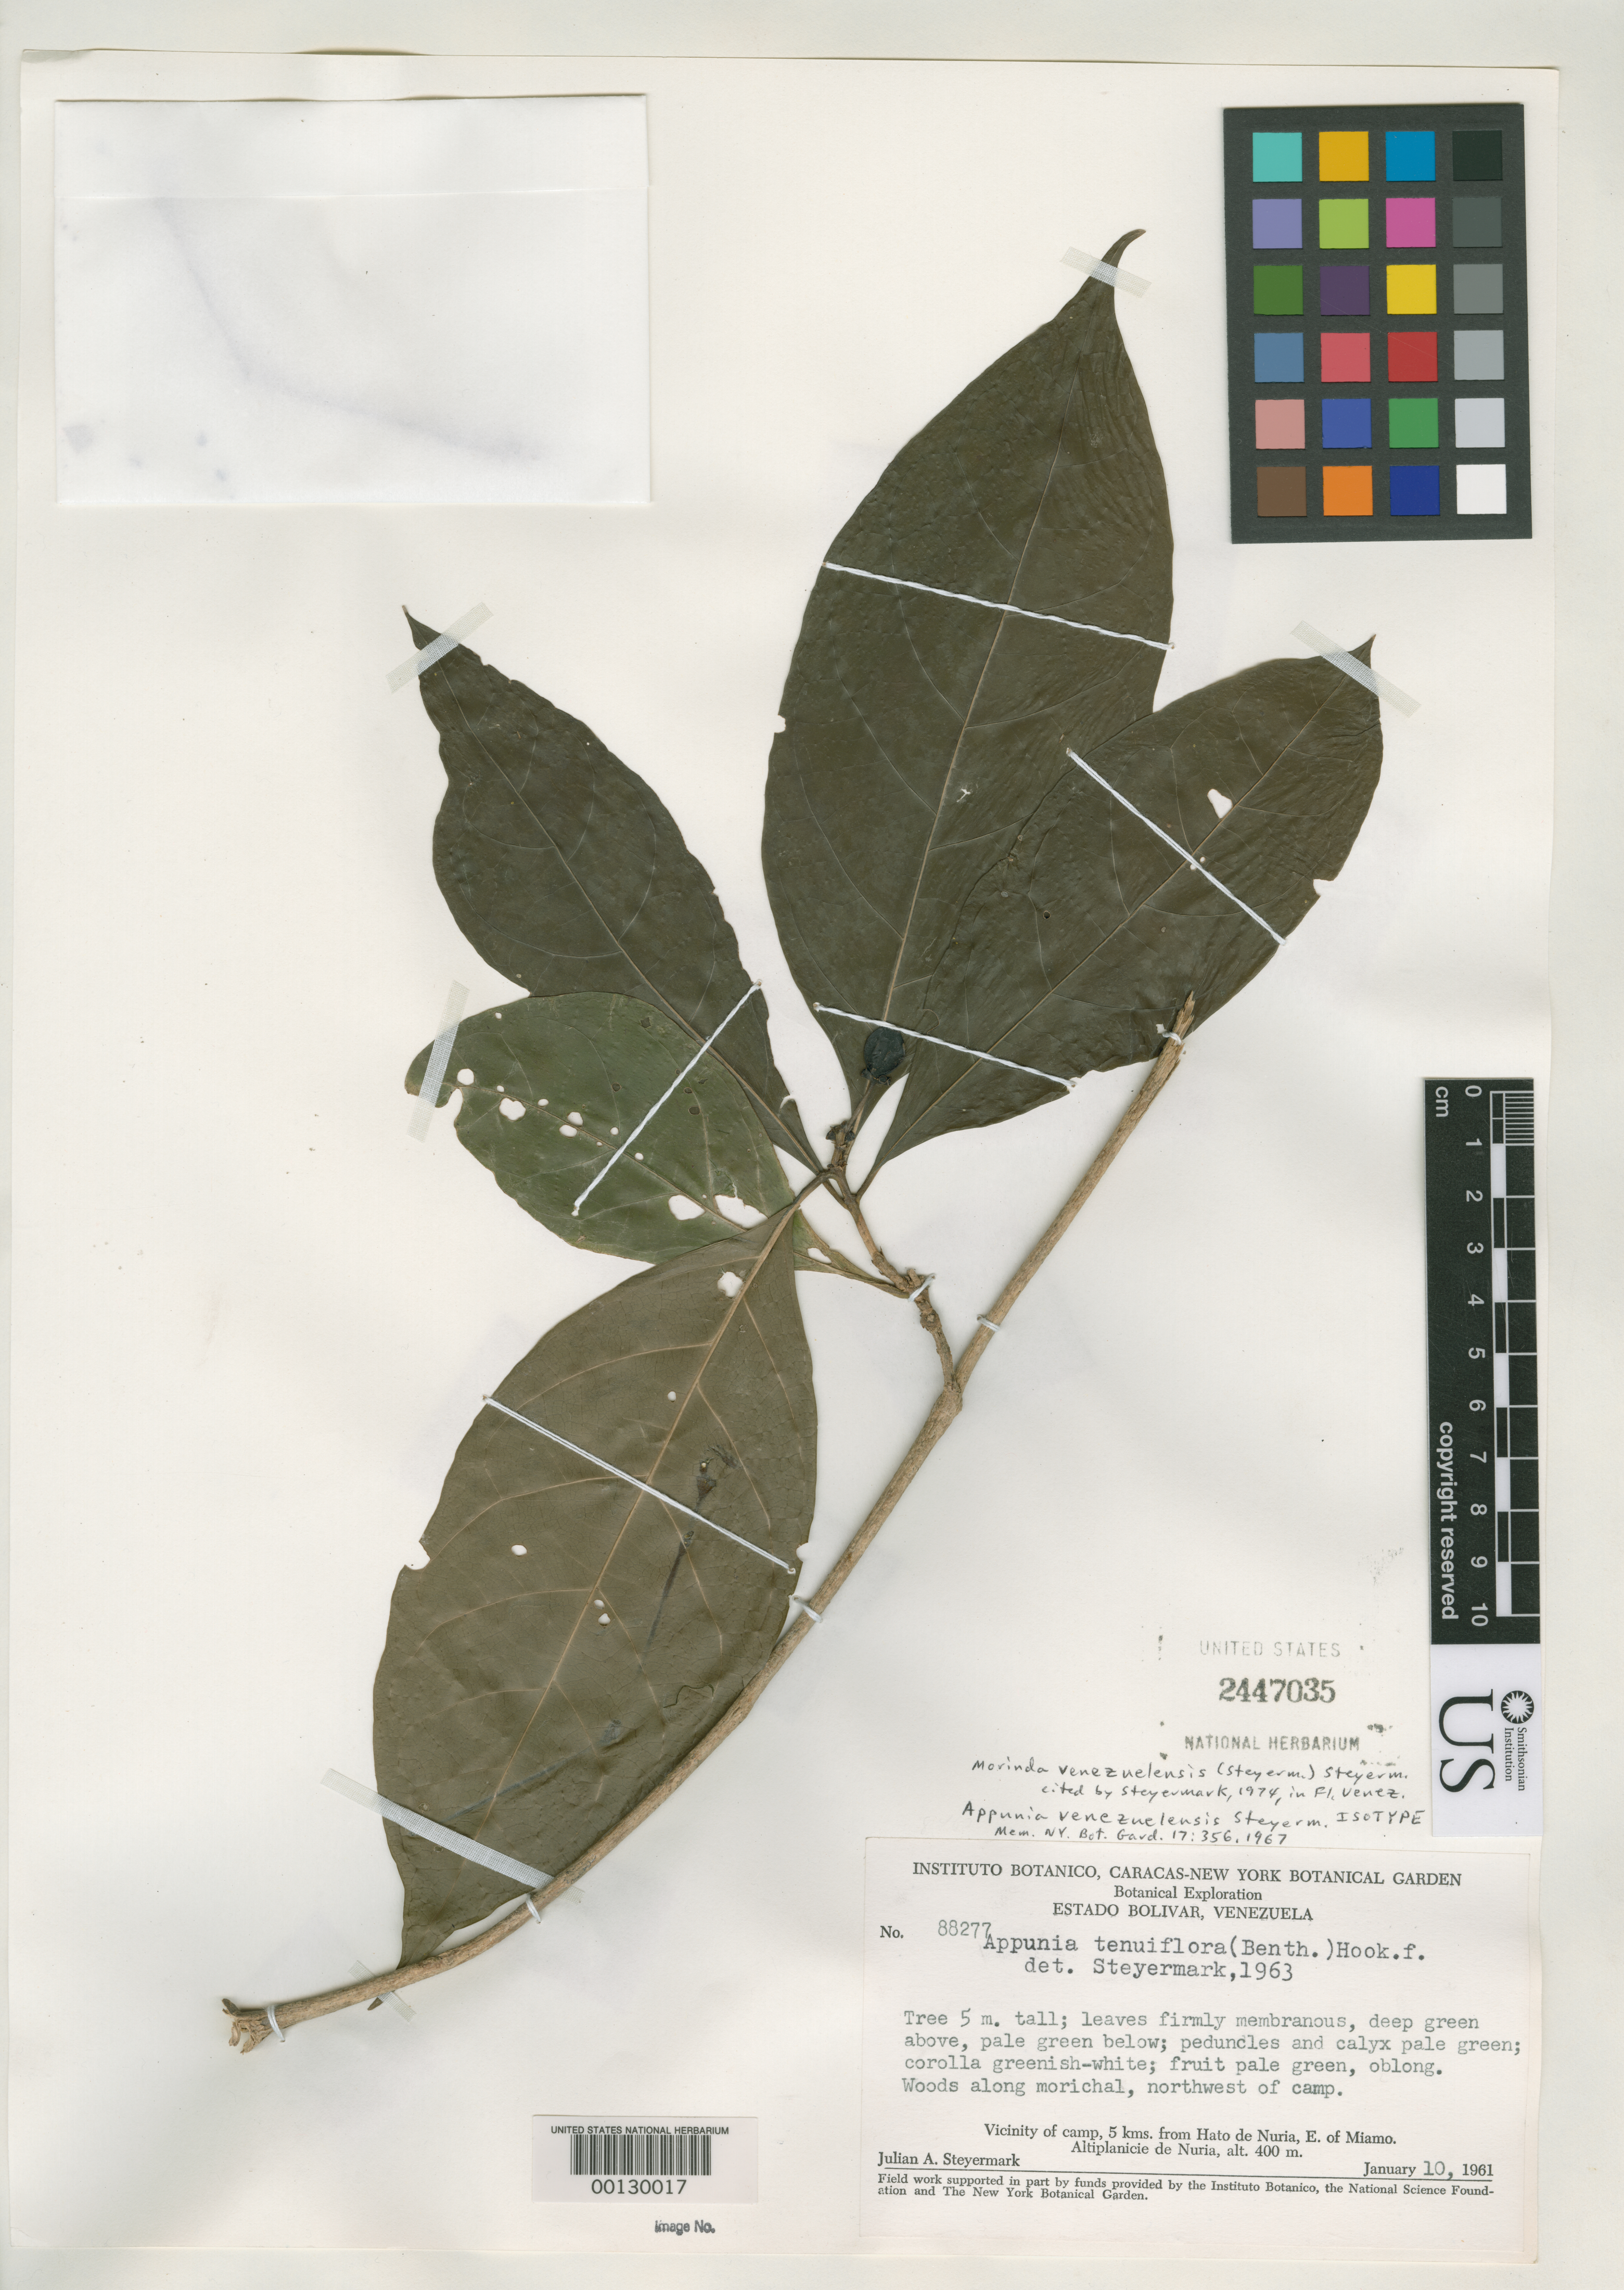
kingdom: Plantae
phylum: Tracheophyta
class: Magnoliopsida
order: Gentianales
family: Rubiaceae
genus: Appunia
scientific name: Appunia venezuelensis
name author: Steyerm.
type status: Isotype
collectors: J. Steyermark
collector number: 88277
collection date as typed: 10 Jan 1961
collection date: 1961-01-10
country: Venezuela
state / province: Bolivar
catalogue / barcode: US 2447035